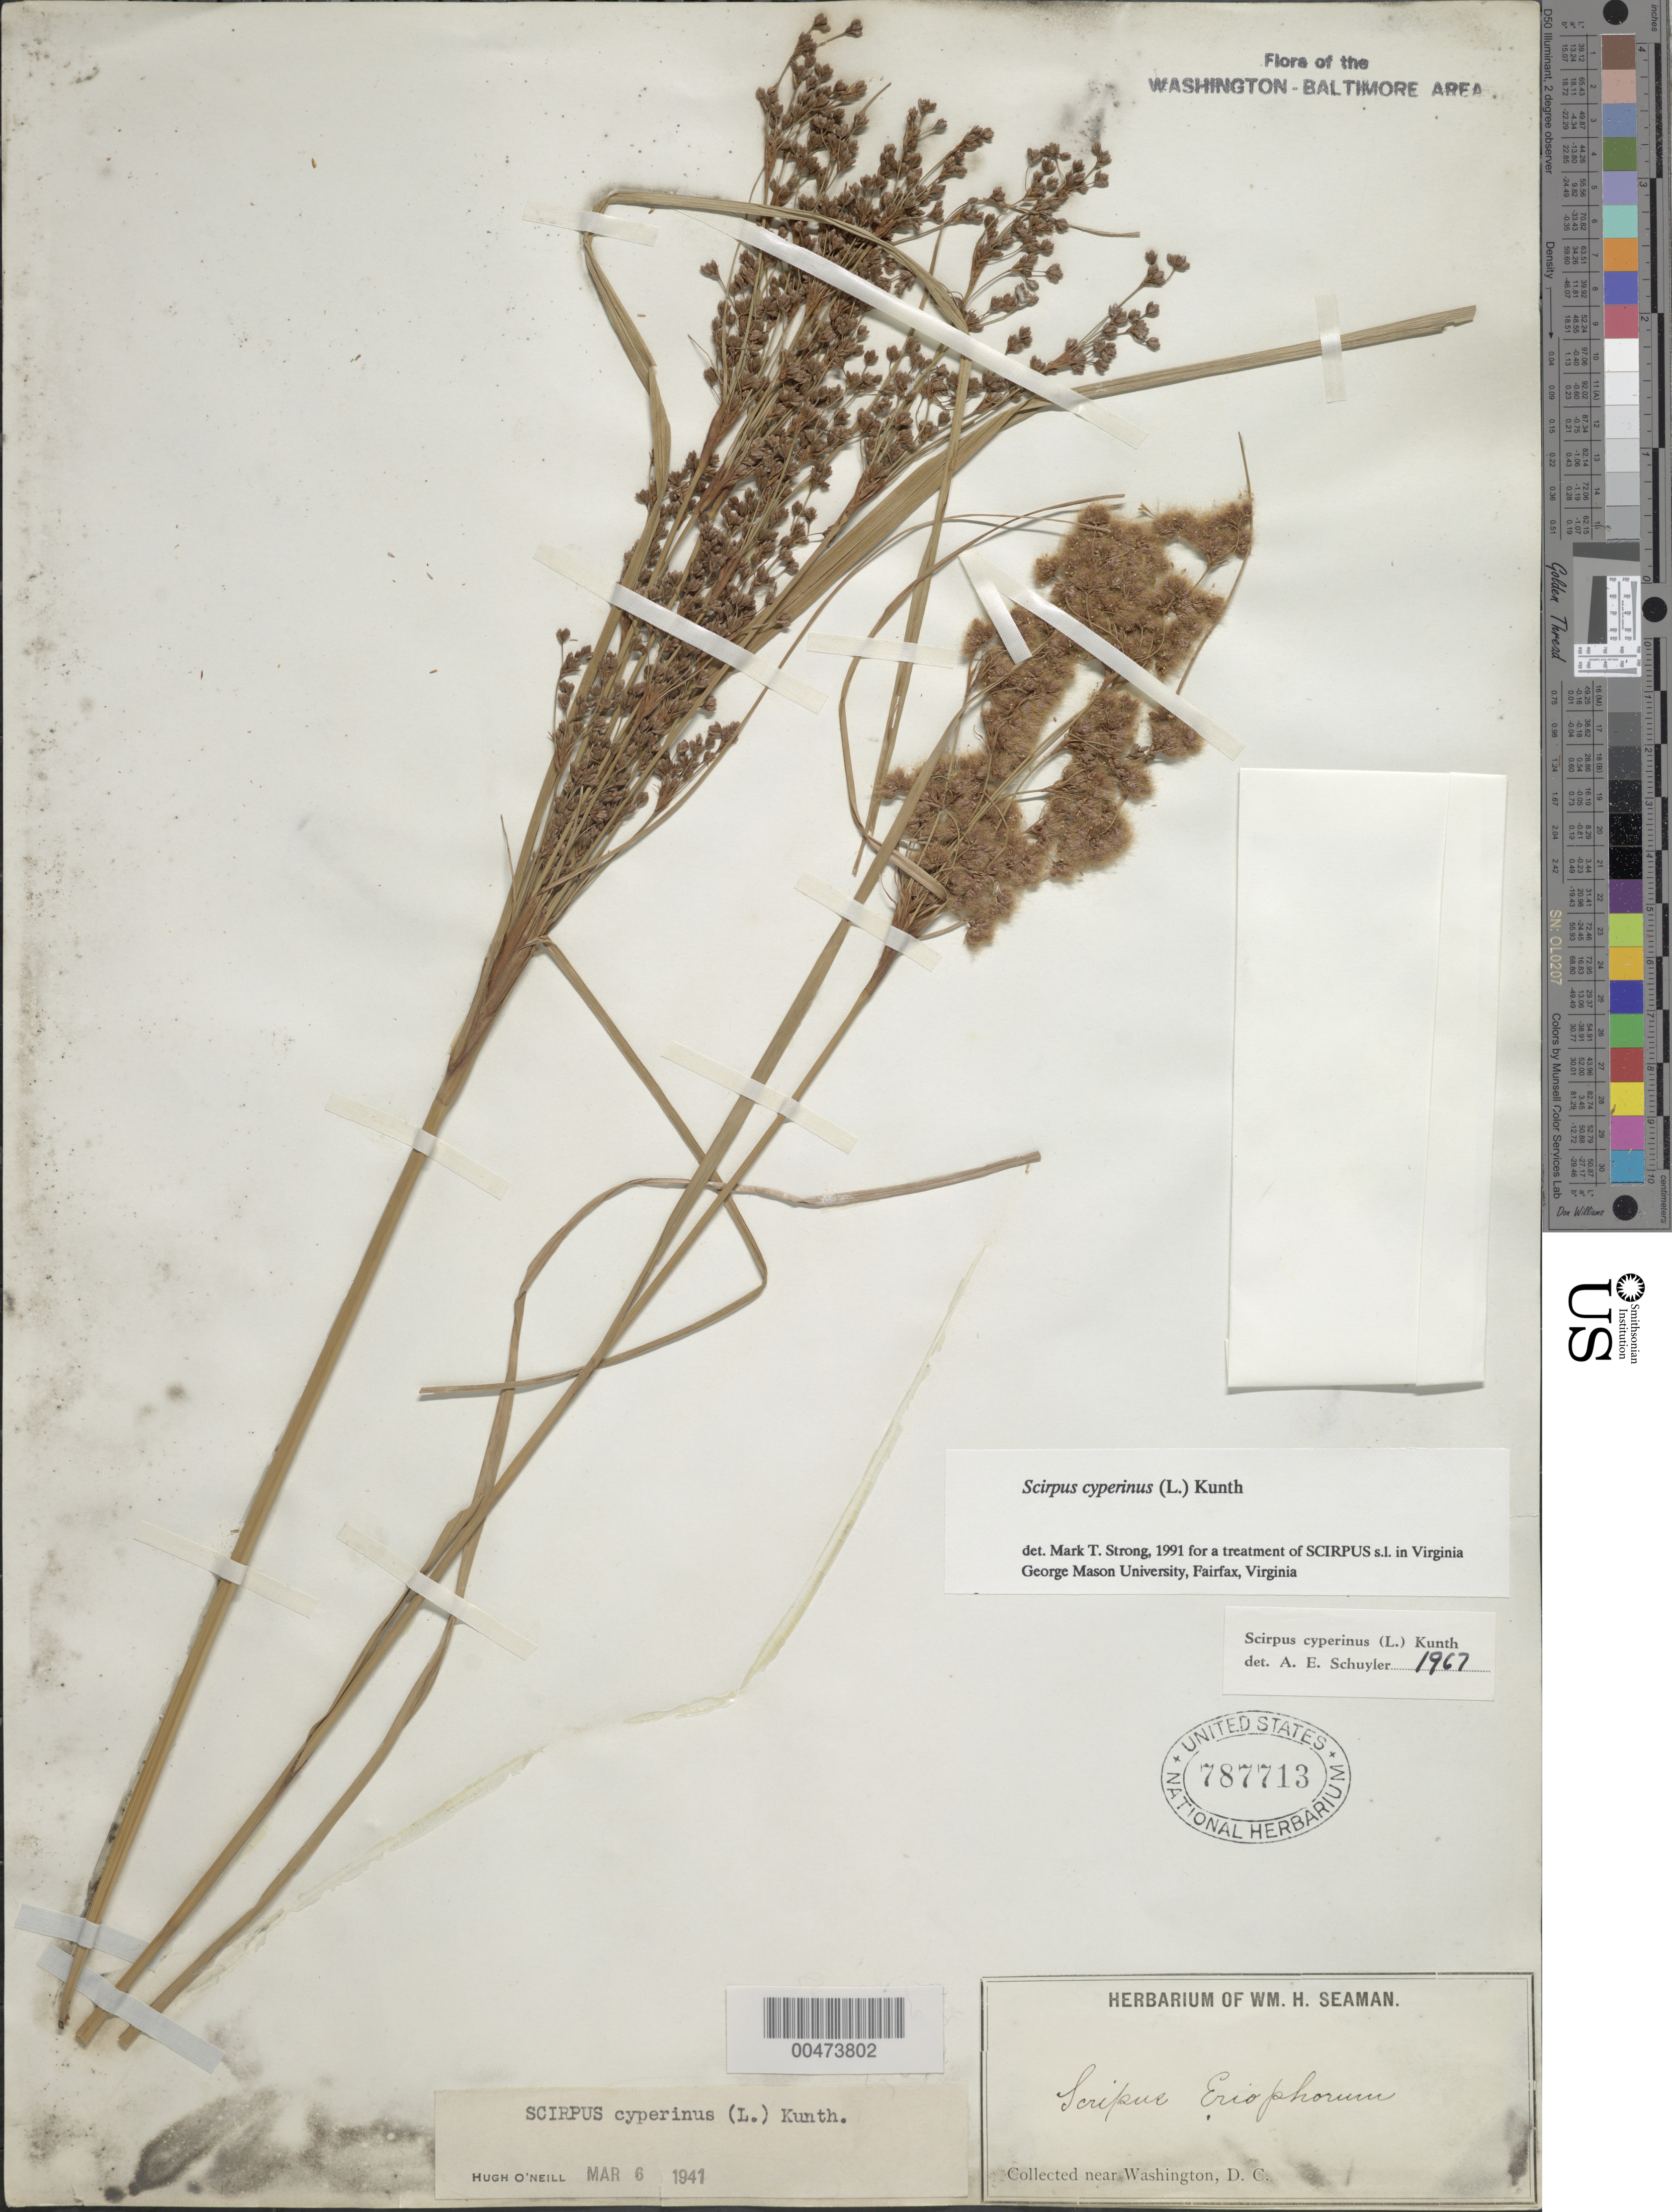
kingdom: Plantae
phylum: Tracheophyta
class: Liliopsida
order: Poales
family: Cyperaceae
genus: Scirpus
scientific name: Scirpus cyperinus (L.) Kunth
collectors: W. Seaman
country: United States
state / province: District of Columbia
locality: Near Washington DC Area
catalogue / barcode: US 787713